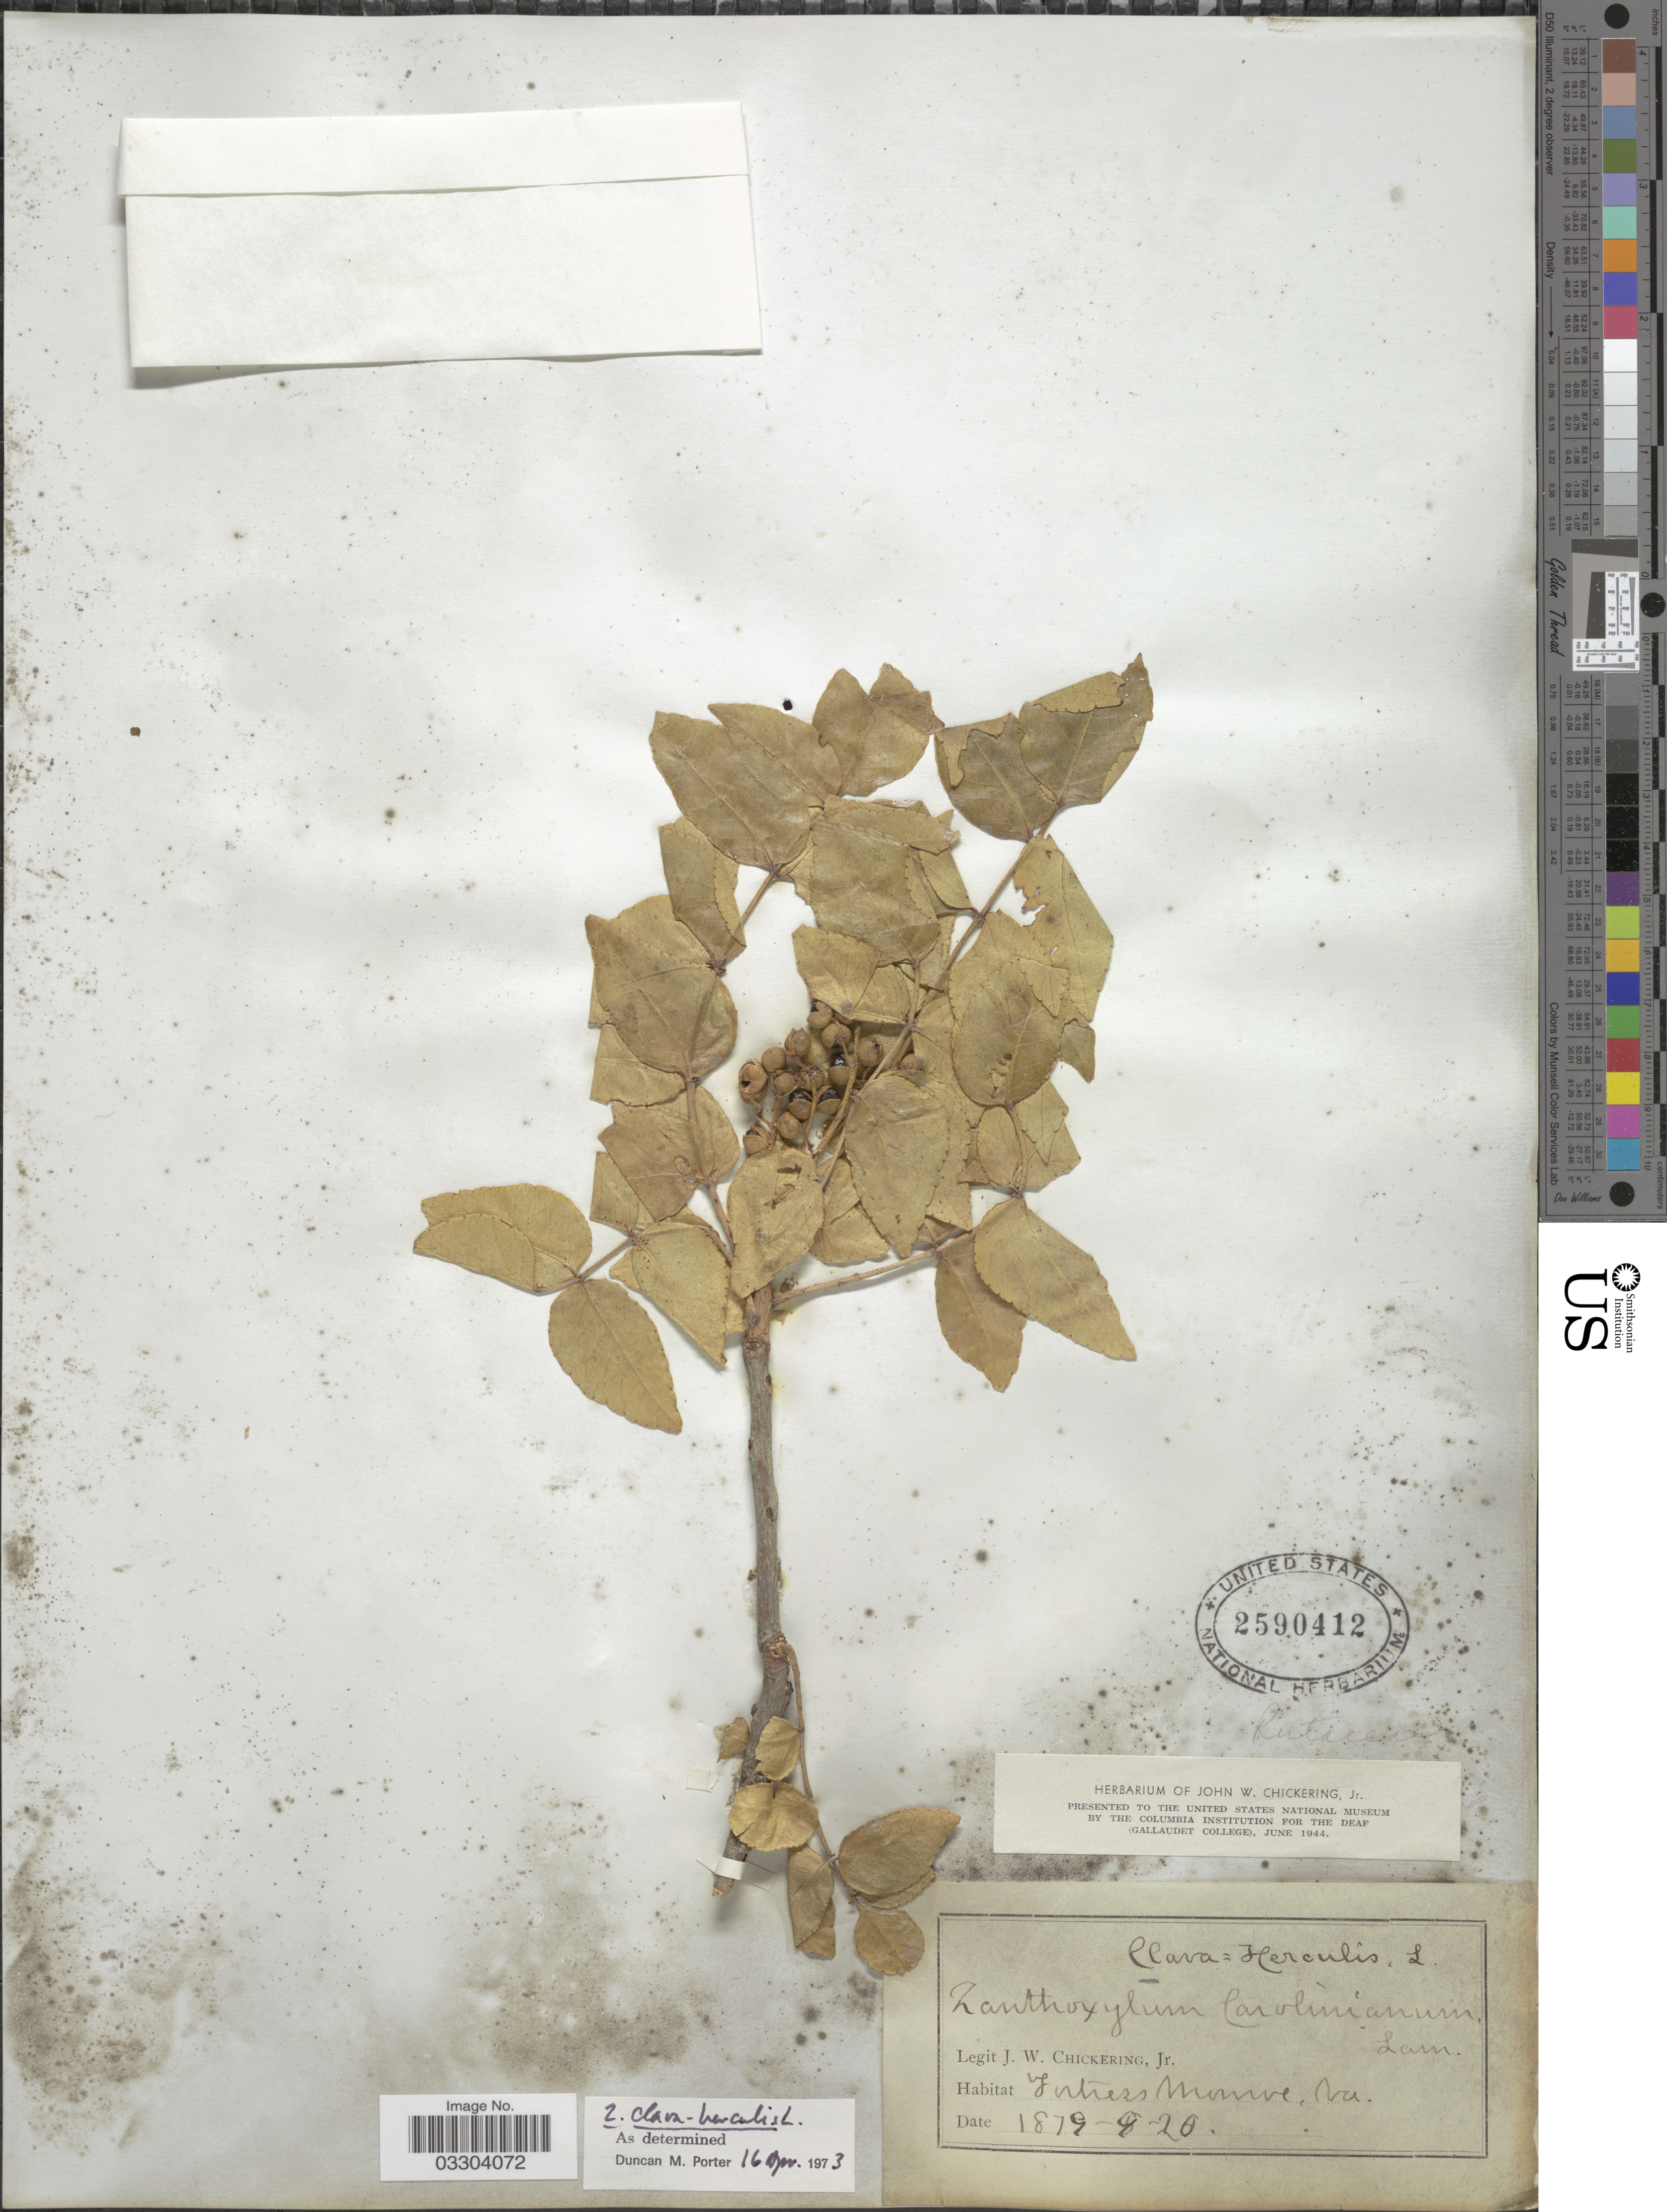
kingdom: Plantae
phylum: Tracheophyta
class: Magnoliopsida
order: Sapindales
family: Rutaceae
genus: Zanthoxylum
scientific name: Zanthoxylum clava-herculis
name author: L.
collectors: J. W. Chickering Jr.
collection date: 1879-04-20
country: United States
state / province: Virginia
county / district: City of Hampton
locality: Fortress Monroe.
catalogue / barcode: US 2590412